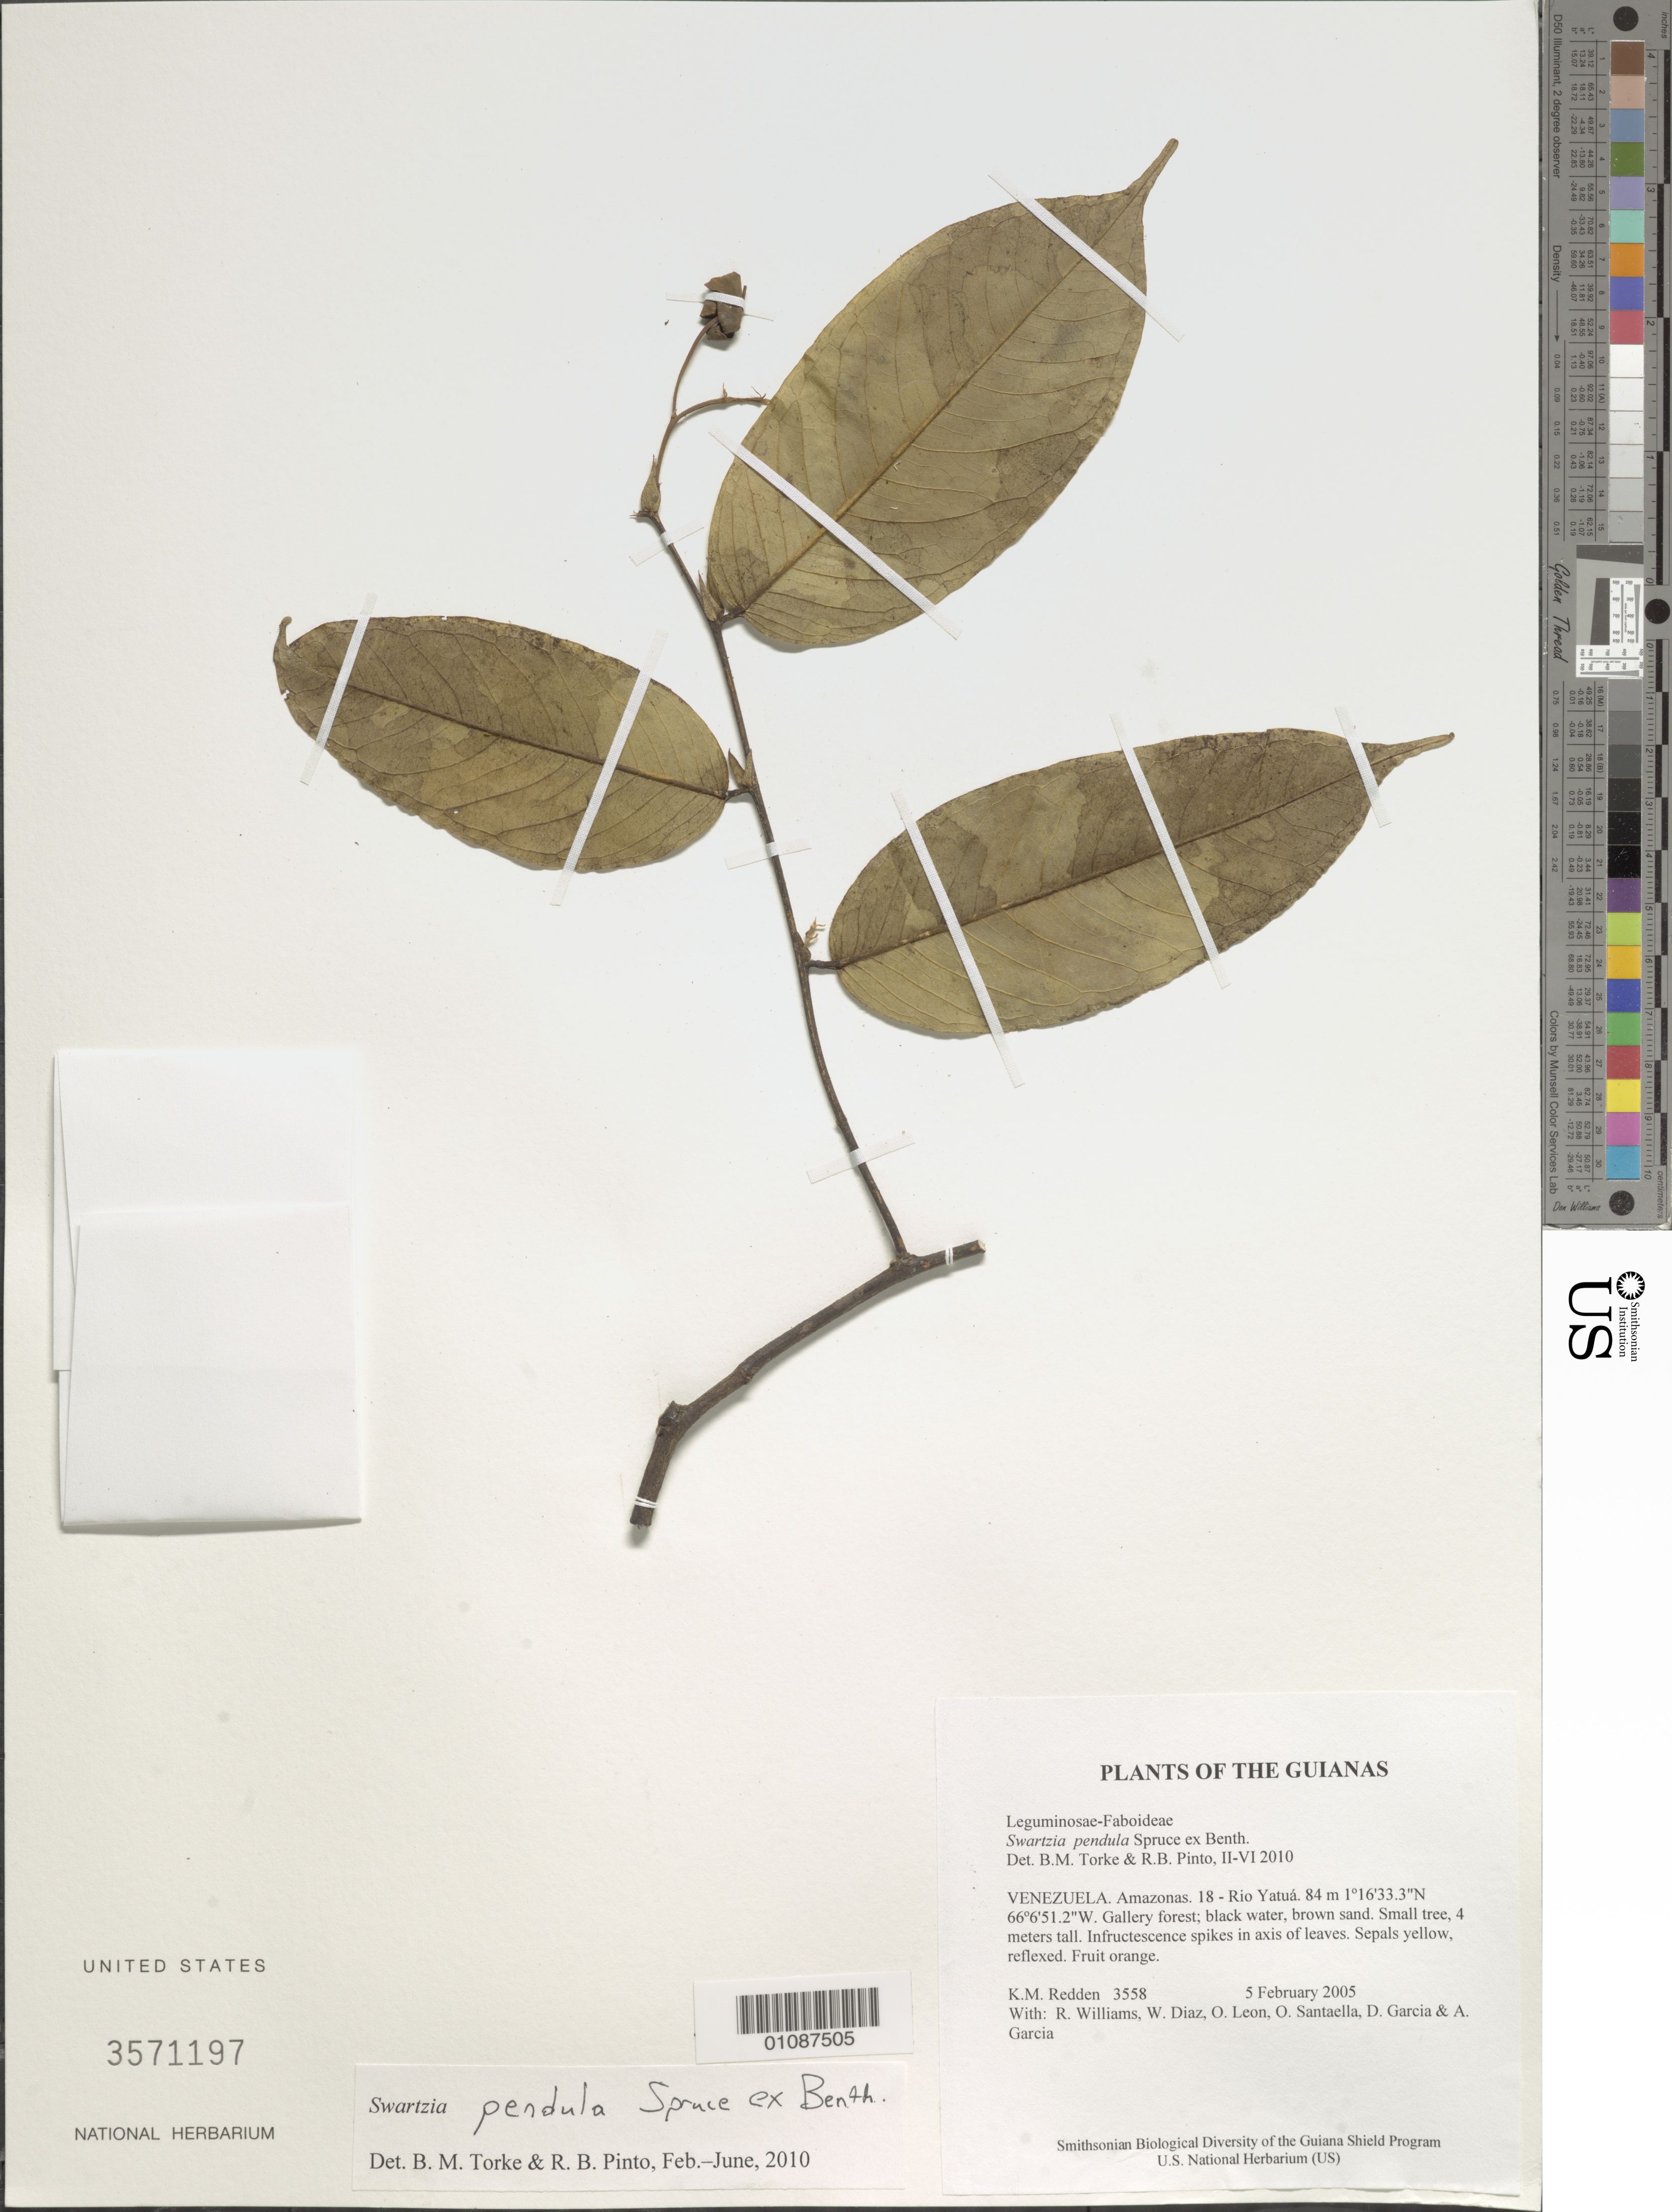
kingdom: Plantae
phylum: Tracheophyta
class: Magnoliopsida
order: Fabales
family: Fabaceae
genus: Swartzia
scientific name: Swartzia pendula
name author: Spruce ex Benth.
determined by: Torke, B. M.; Pinto, R. B.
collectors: K. M. Redden, R. Williams, W. Díaz P., O. León, O. Santaella, D. Garcia & A. Garcia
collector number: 3558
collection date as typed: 5 February 2005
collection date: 2005-02-05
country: Venezuela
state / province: Amazonas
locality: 18 - Rio Yatuá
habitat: Gallery forest; black water, brown sand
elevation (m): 84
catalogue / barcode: US 3571197